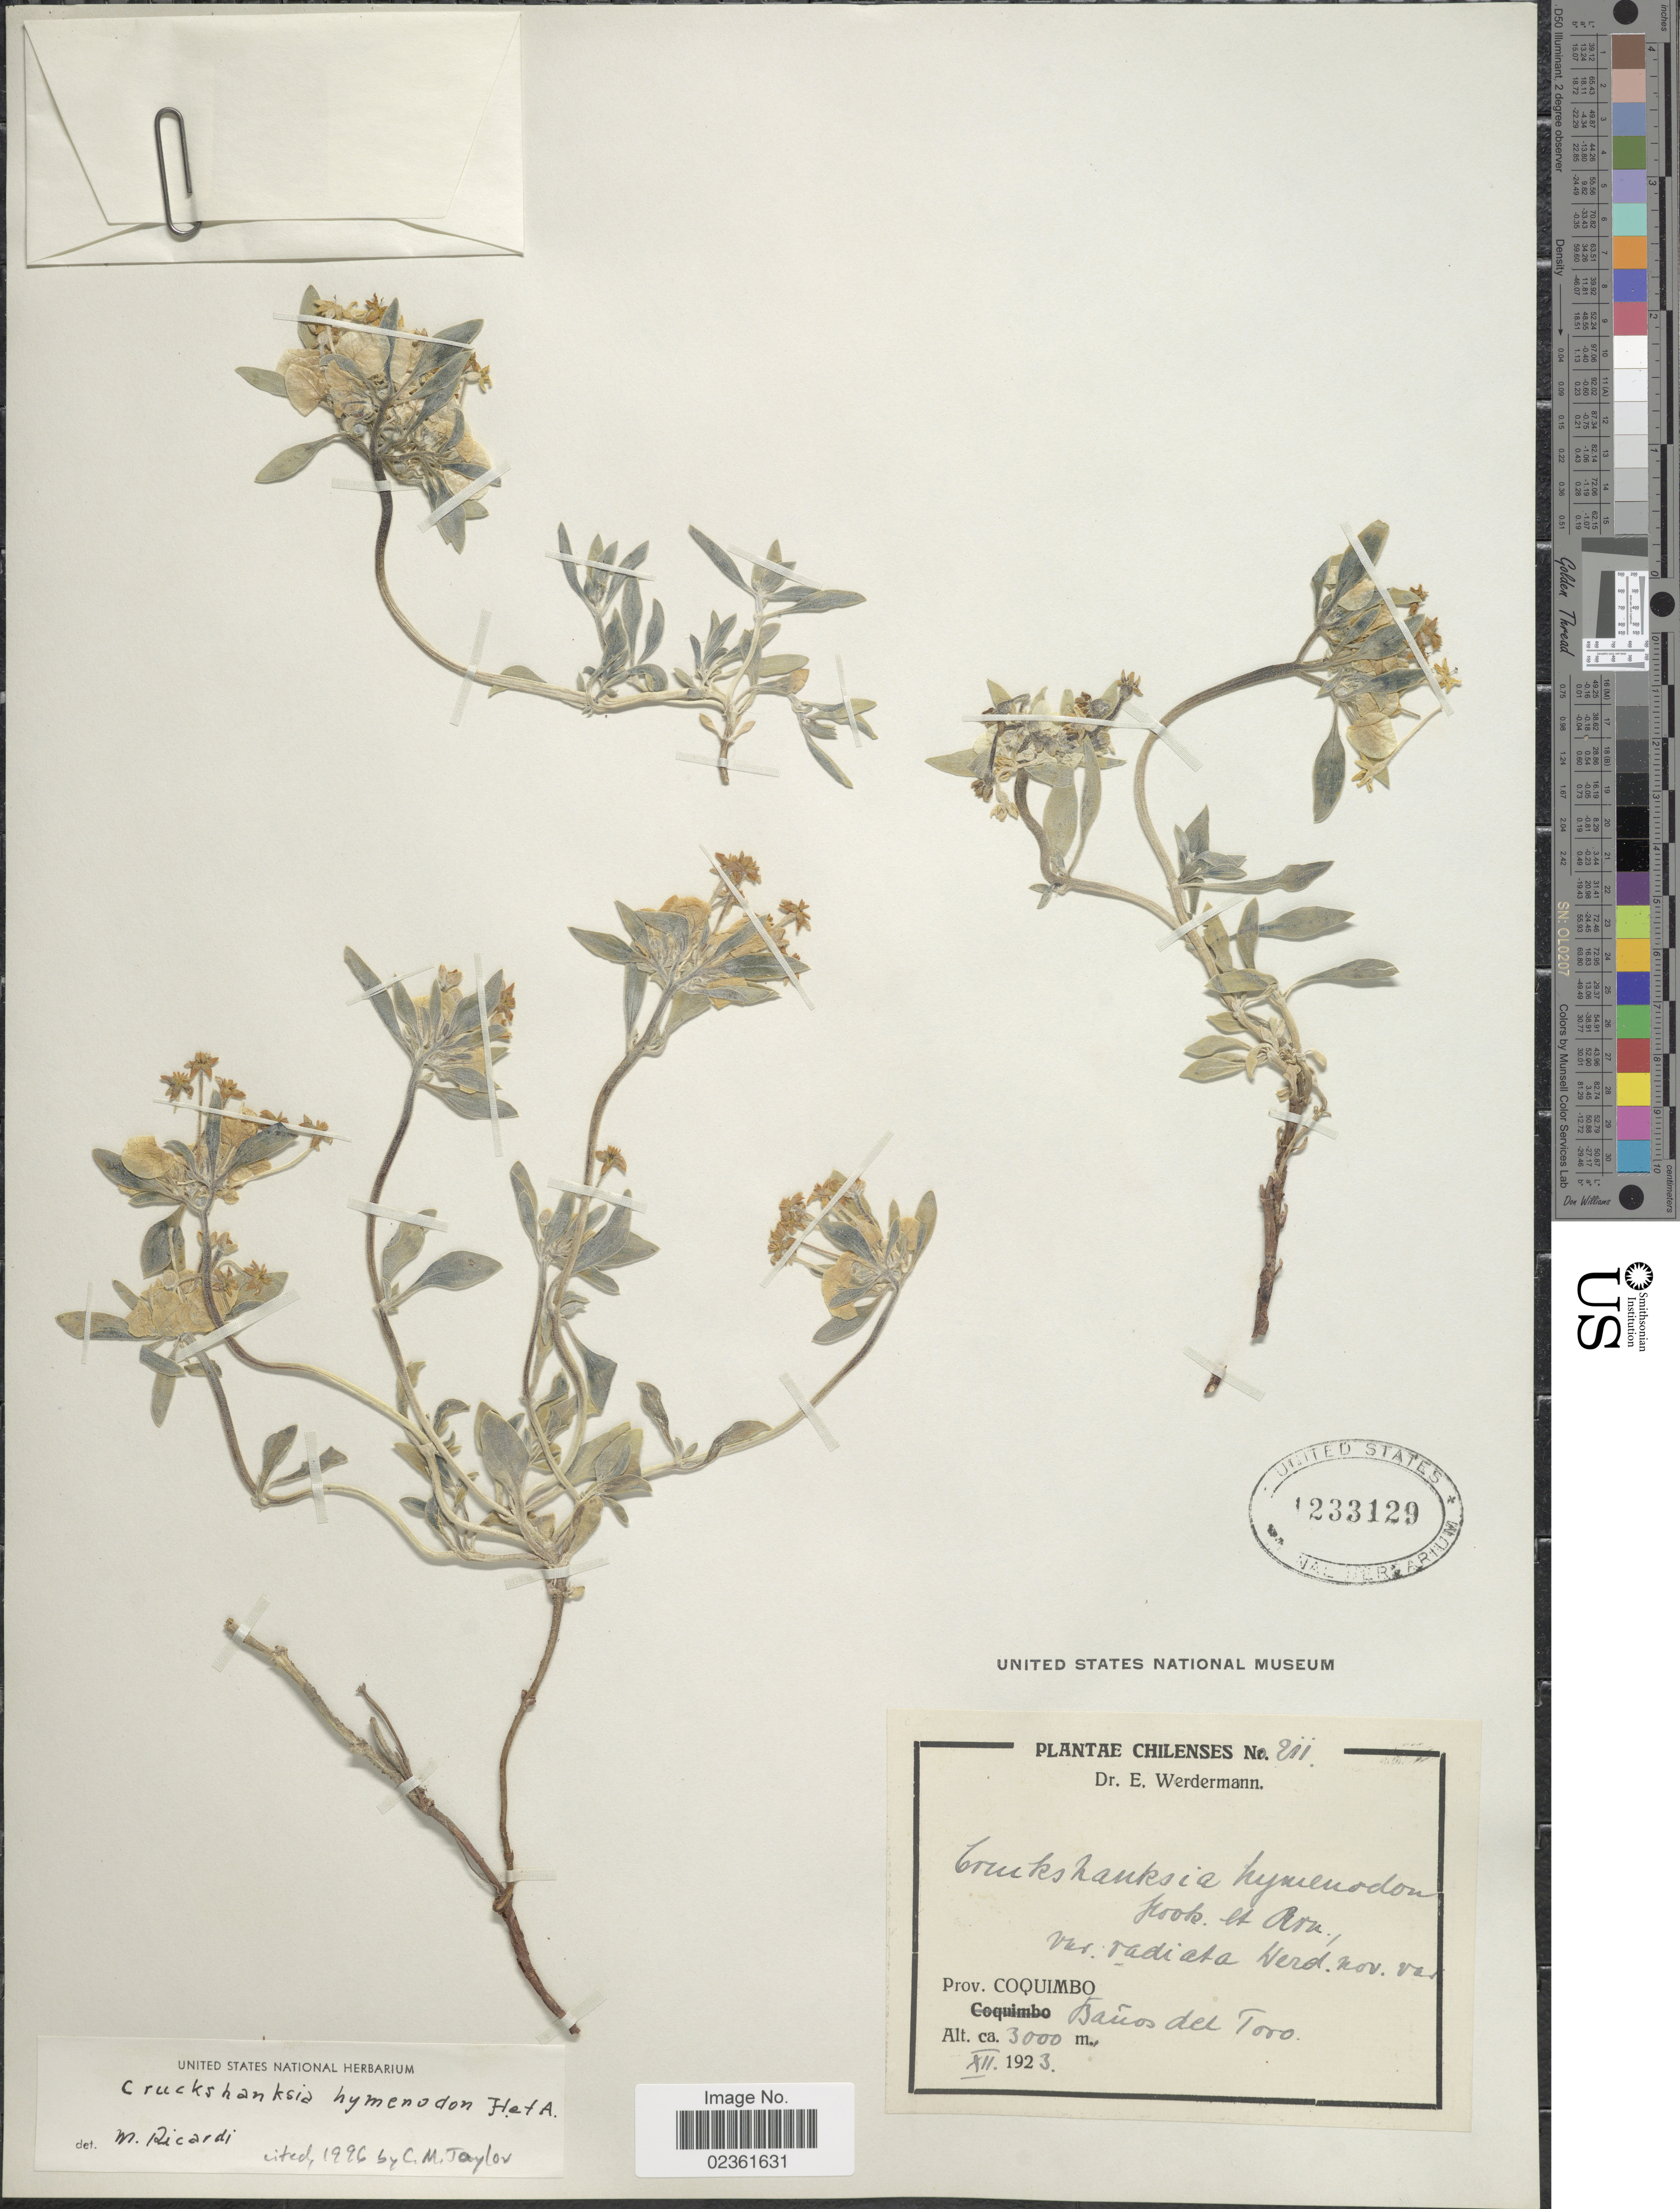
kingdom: Plantae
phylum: Tracheophyta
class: Magnoliopsida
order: Gentianales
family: Rubiaceae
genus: Cruckshanksia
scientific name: Cruckshanksia hymenodon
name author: Hook. & Arn.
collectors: E. Werdermann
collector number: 211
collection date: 1923-12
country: Chile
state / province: Coquimbo (IV)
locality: Banos del Toro.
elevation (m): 3000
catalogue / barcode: US 1233129